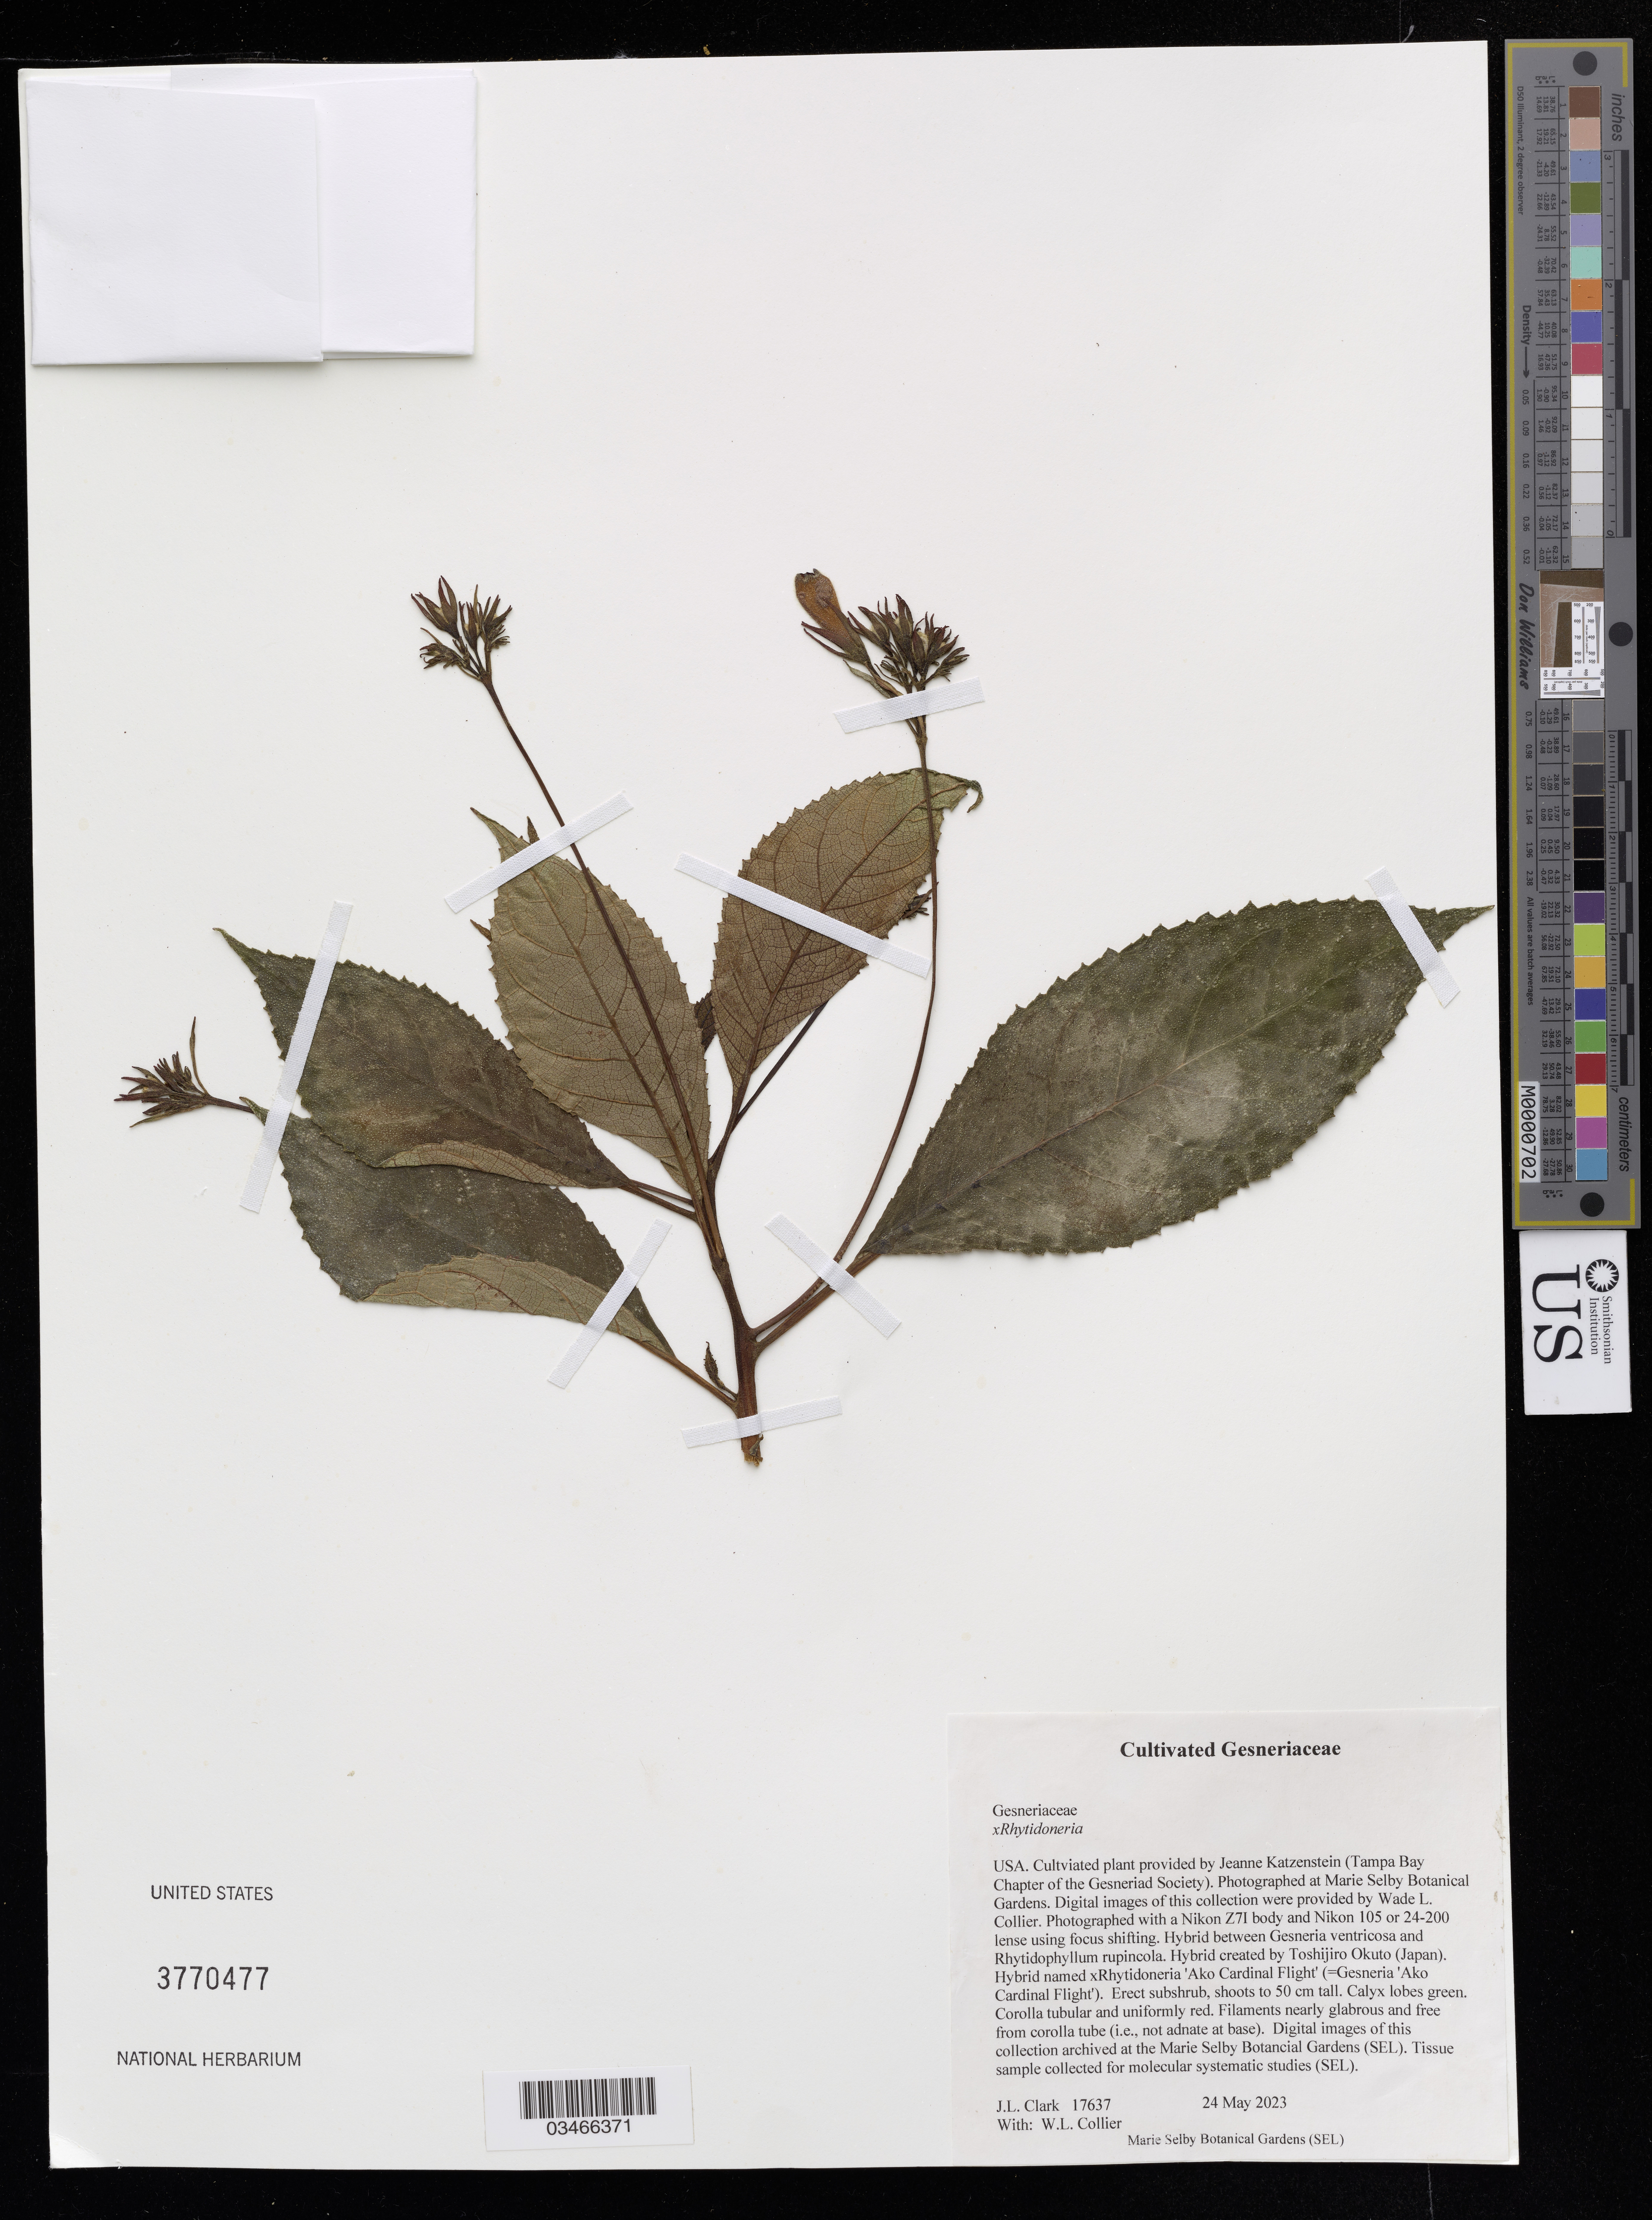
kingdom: Plantae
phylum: Tracheophyta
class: Magnoliopsida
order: Lamiales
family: Gesneriaceae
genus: Rhytidoneria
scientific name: x Rhytidoneria sp.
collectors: J. Clark & W. Collier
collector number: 17637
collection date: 2023-05-24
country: United States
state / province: Florida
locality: Tampa Bay Chapter of the Gesneroad Society.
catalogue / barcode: US 3770477